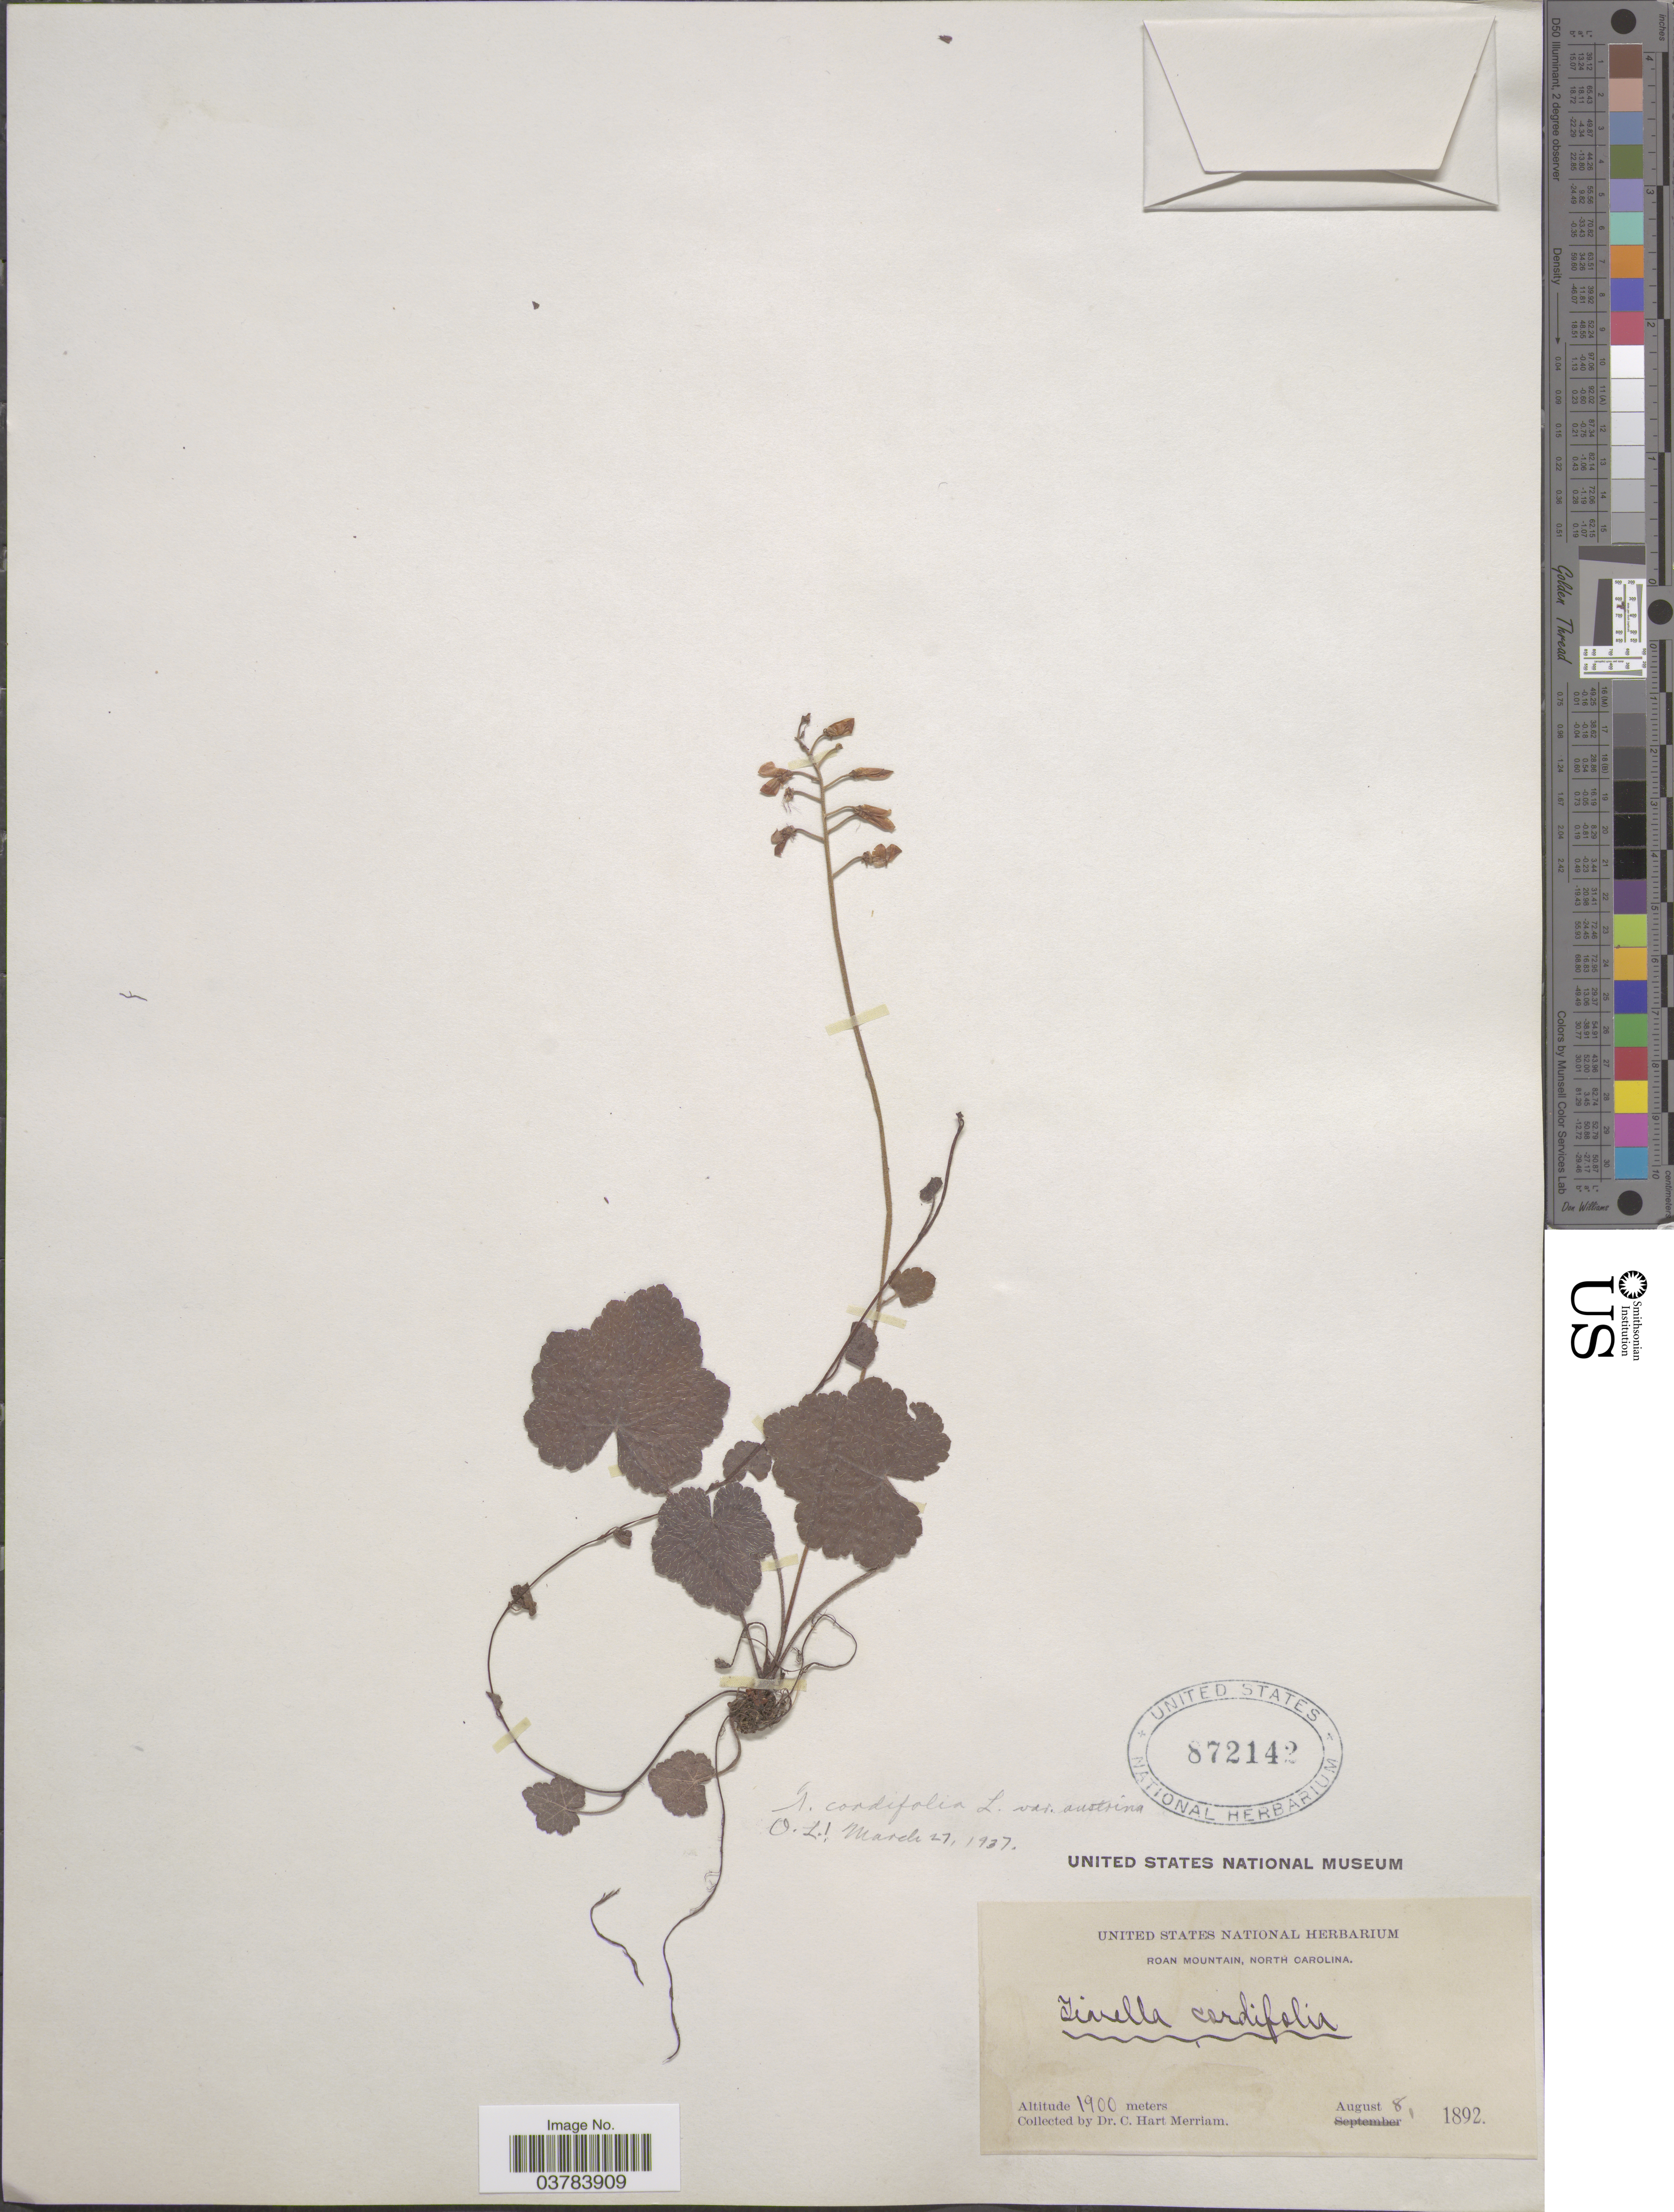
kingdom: Plantae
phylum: Tracheophyta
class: Magnoliopsida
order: Saxifragales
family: Saxifragaceae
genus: Tiarella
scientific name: Tiarella cordifolia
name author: L.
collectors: C. Merriam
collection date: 1892-08-08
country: United States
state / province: North Carolina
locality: Roan Mountain.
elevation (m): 1900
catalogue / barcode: US 872142